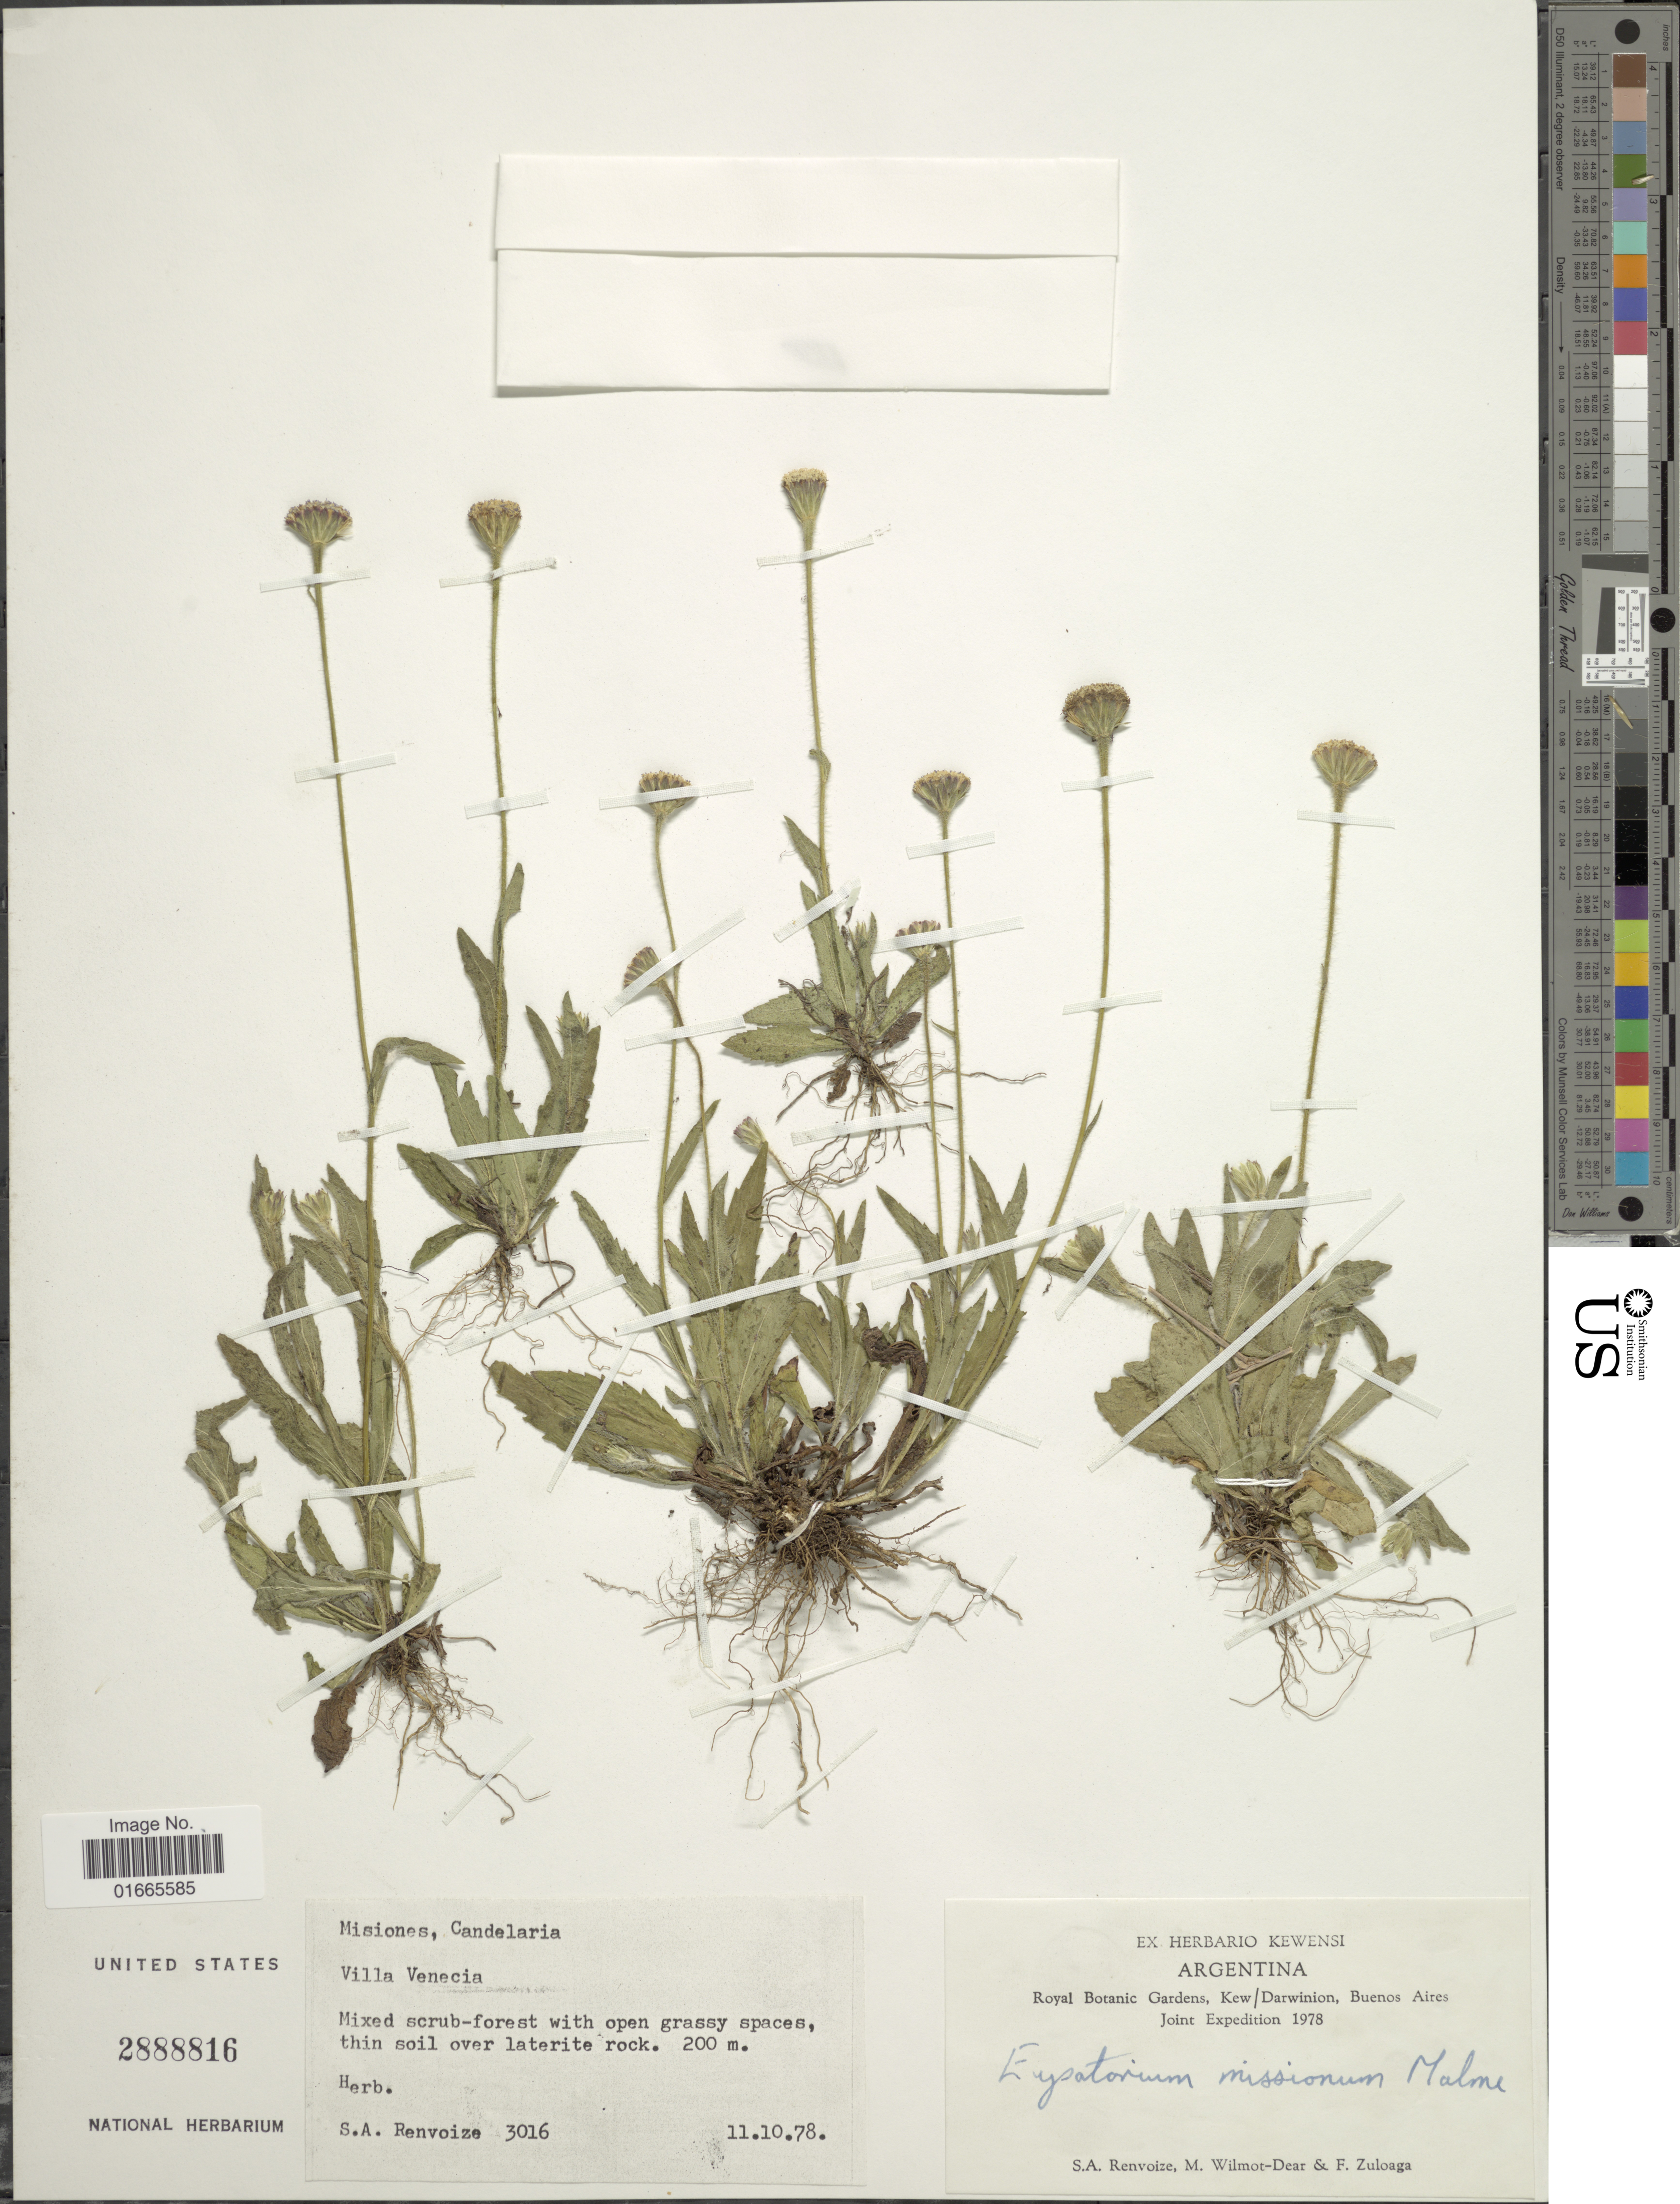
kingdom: Plantae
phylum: Tracheophyta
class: Magnoliopsida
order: Asterales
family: Asteraceae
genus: Praxelis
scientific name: Praxelis missiona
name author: (Malme) R.M. King & H. Rob.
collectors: S. A. Renvoize, M. Wilmot-Dear & F. Zuloaga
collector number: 3016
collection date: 1978-10-11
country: Argentina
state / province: Misiones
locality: Candelaria, Villa Venecia.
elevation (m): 200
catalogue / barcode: US 2888816